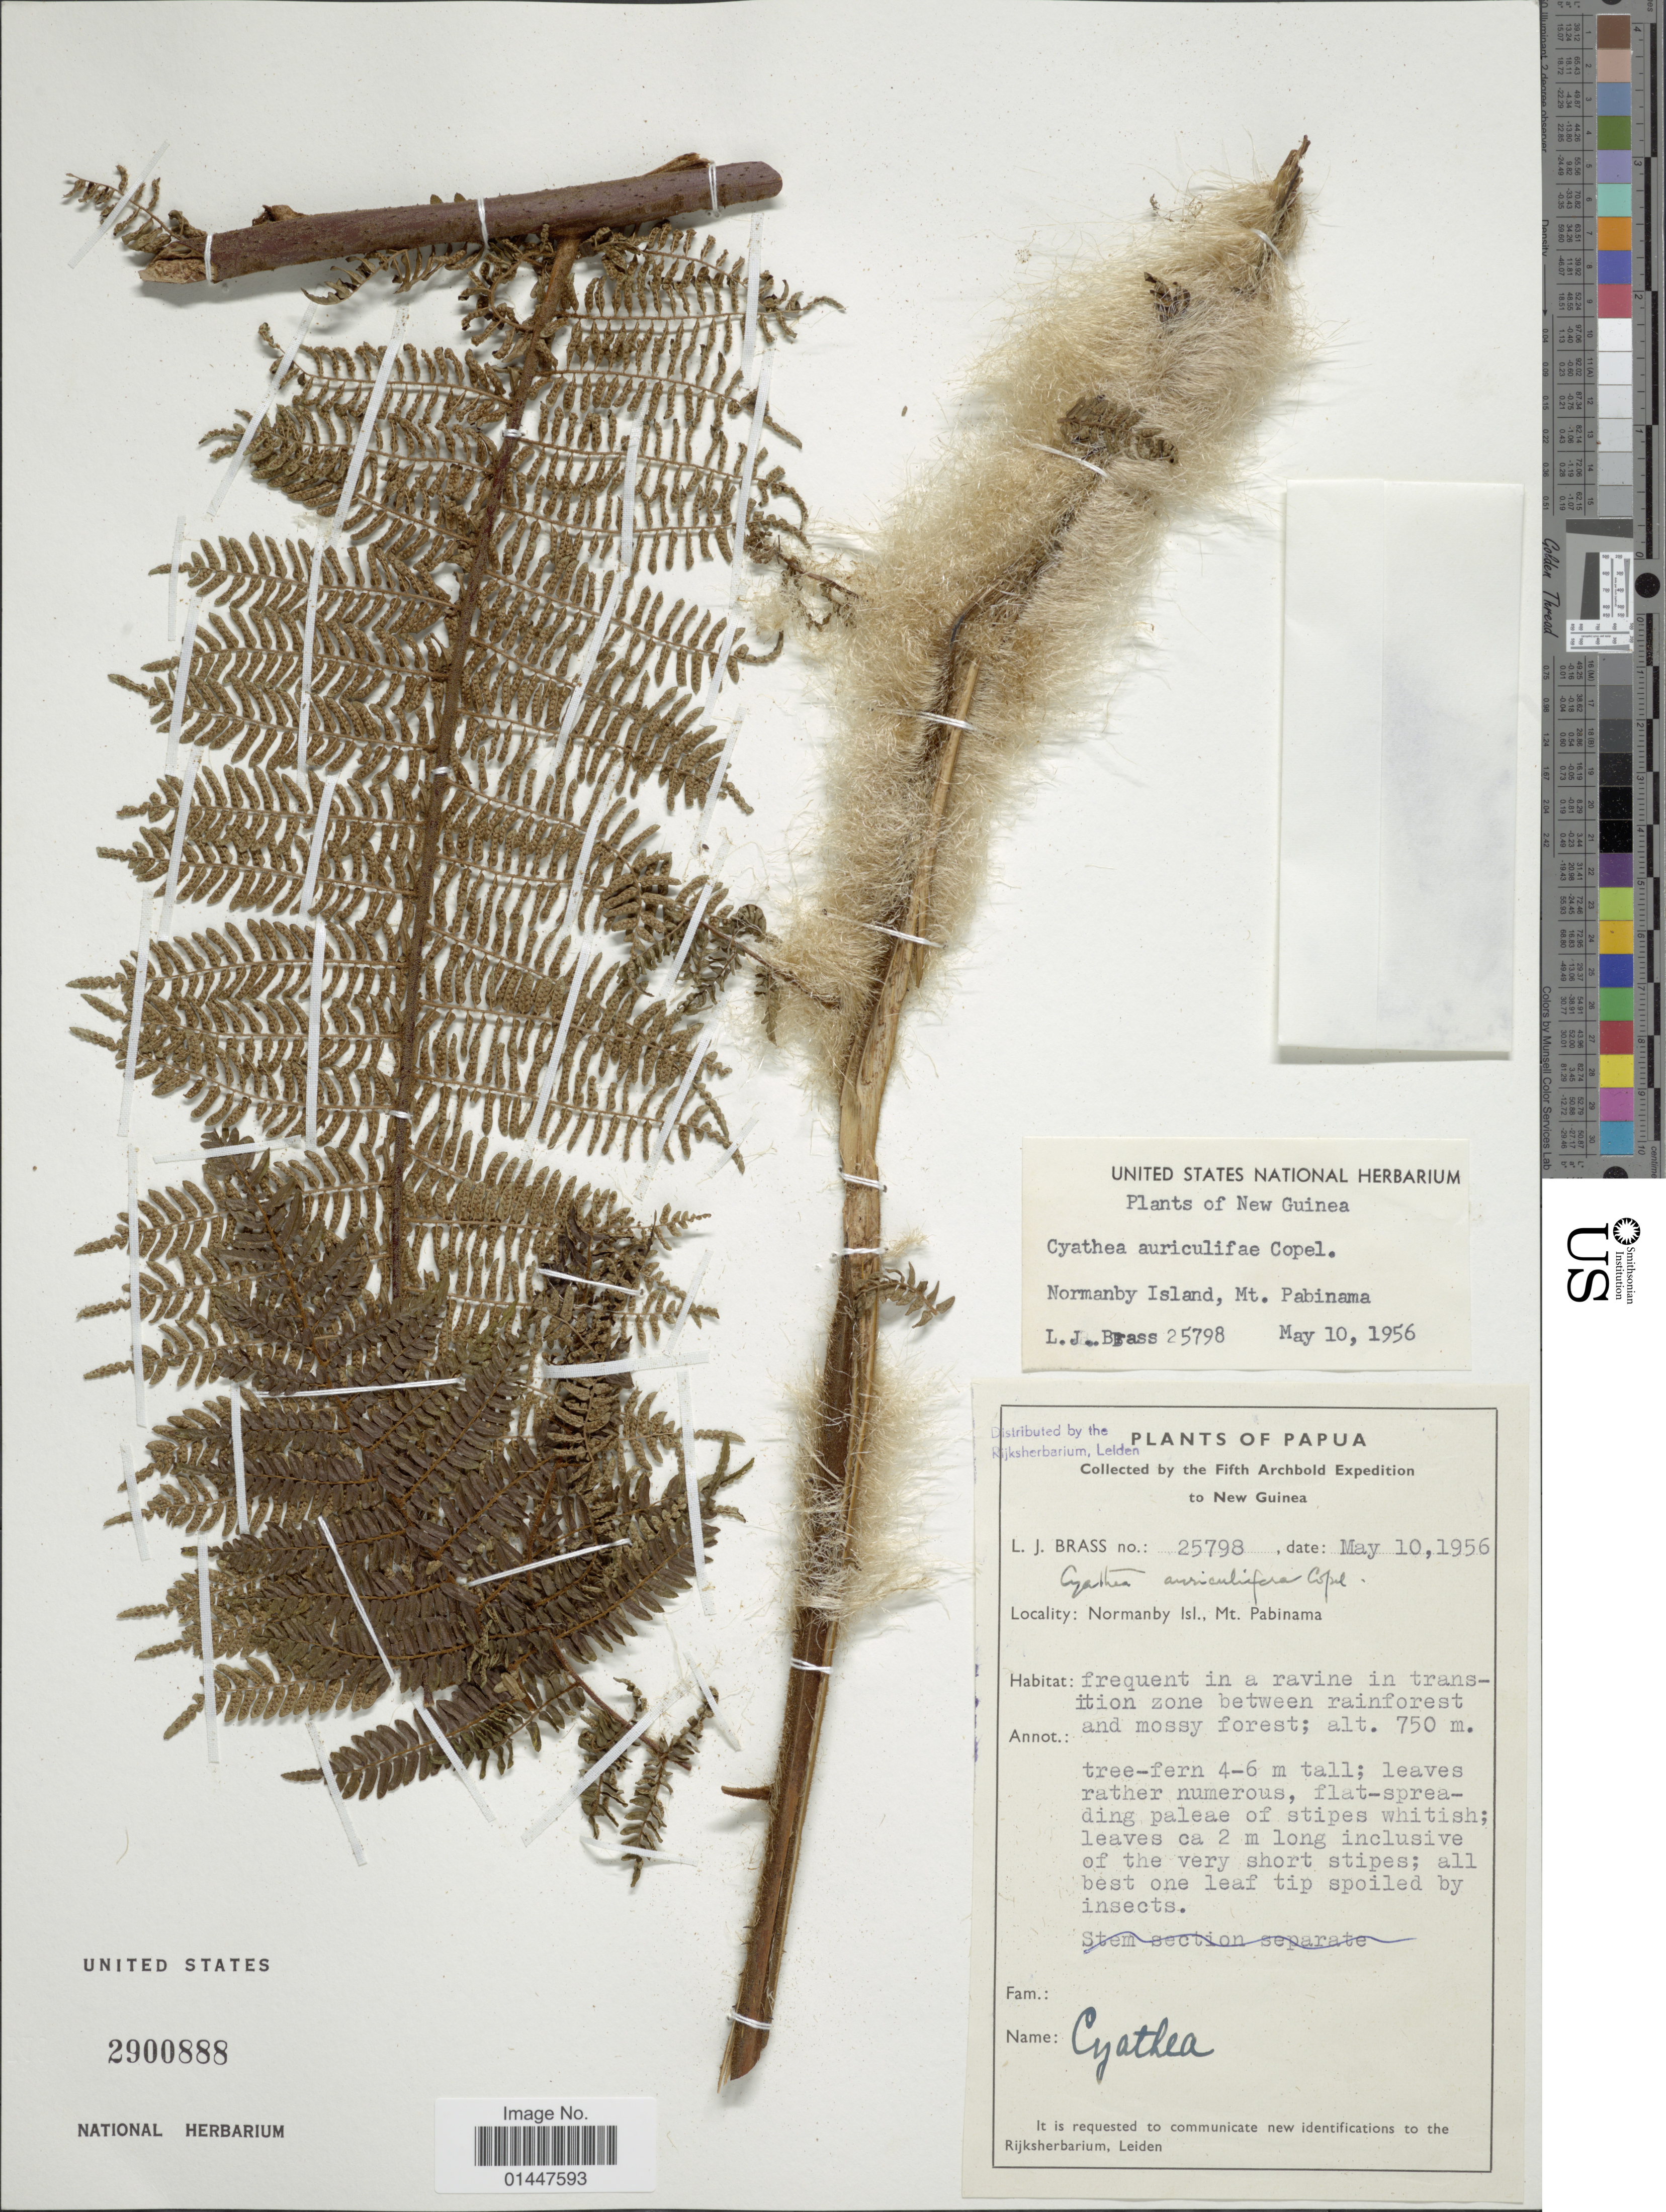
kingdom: Plantae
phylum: Tracheophyta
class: Polypodiopsida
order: Cyatheales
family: Cyatheaceae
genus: Sphaeropteris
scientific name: Sphaeropteris auriculifera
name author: (Copel.) R.M. Tryon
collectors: L. J. Brass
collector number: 25798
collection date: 1956-05-10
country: Papua New Guinea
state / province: Milne Bay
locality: Papua. New Guinea. Normanby Island, Mt. Pabinama. frequent in ravines in transition zone between rainforst and mossy forest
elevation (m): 750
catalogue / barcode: US 2900888